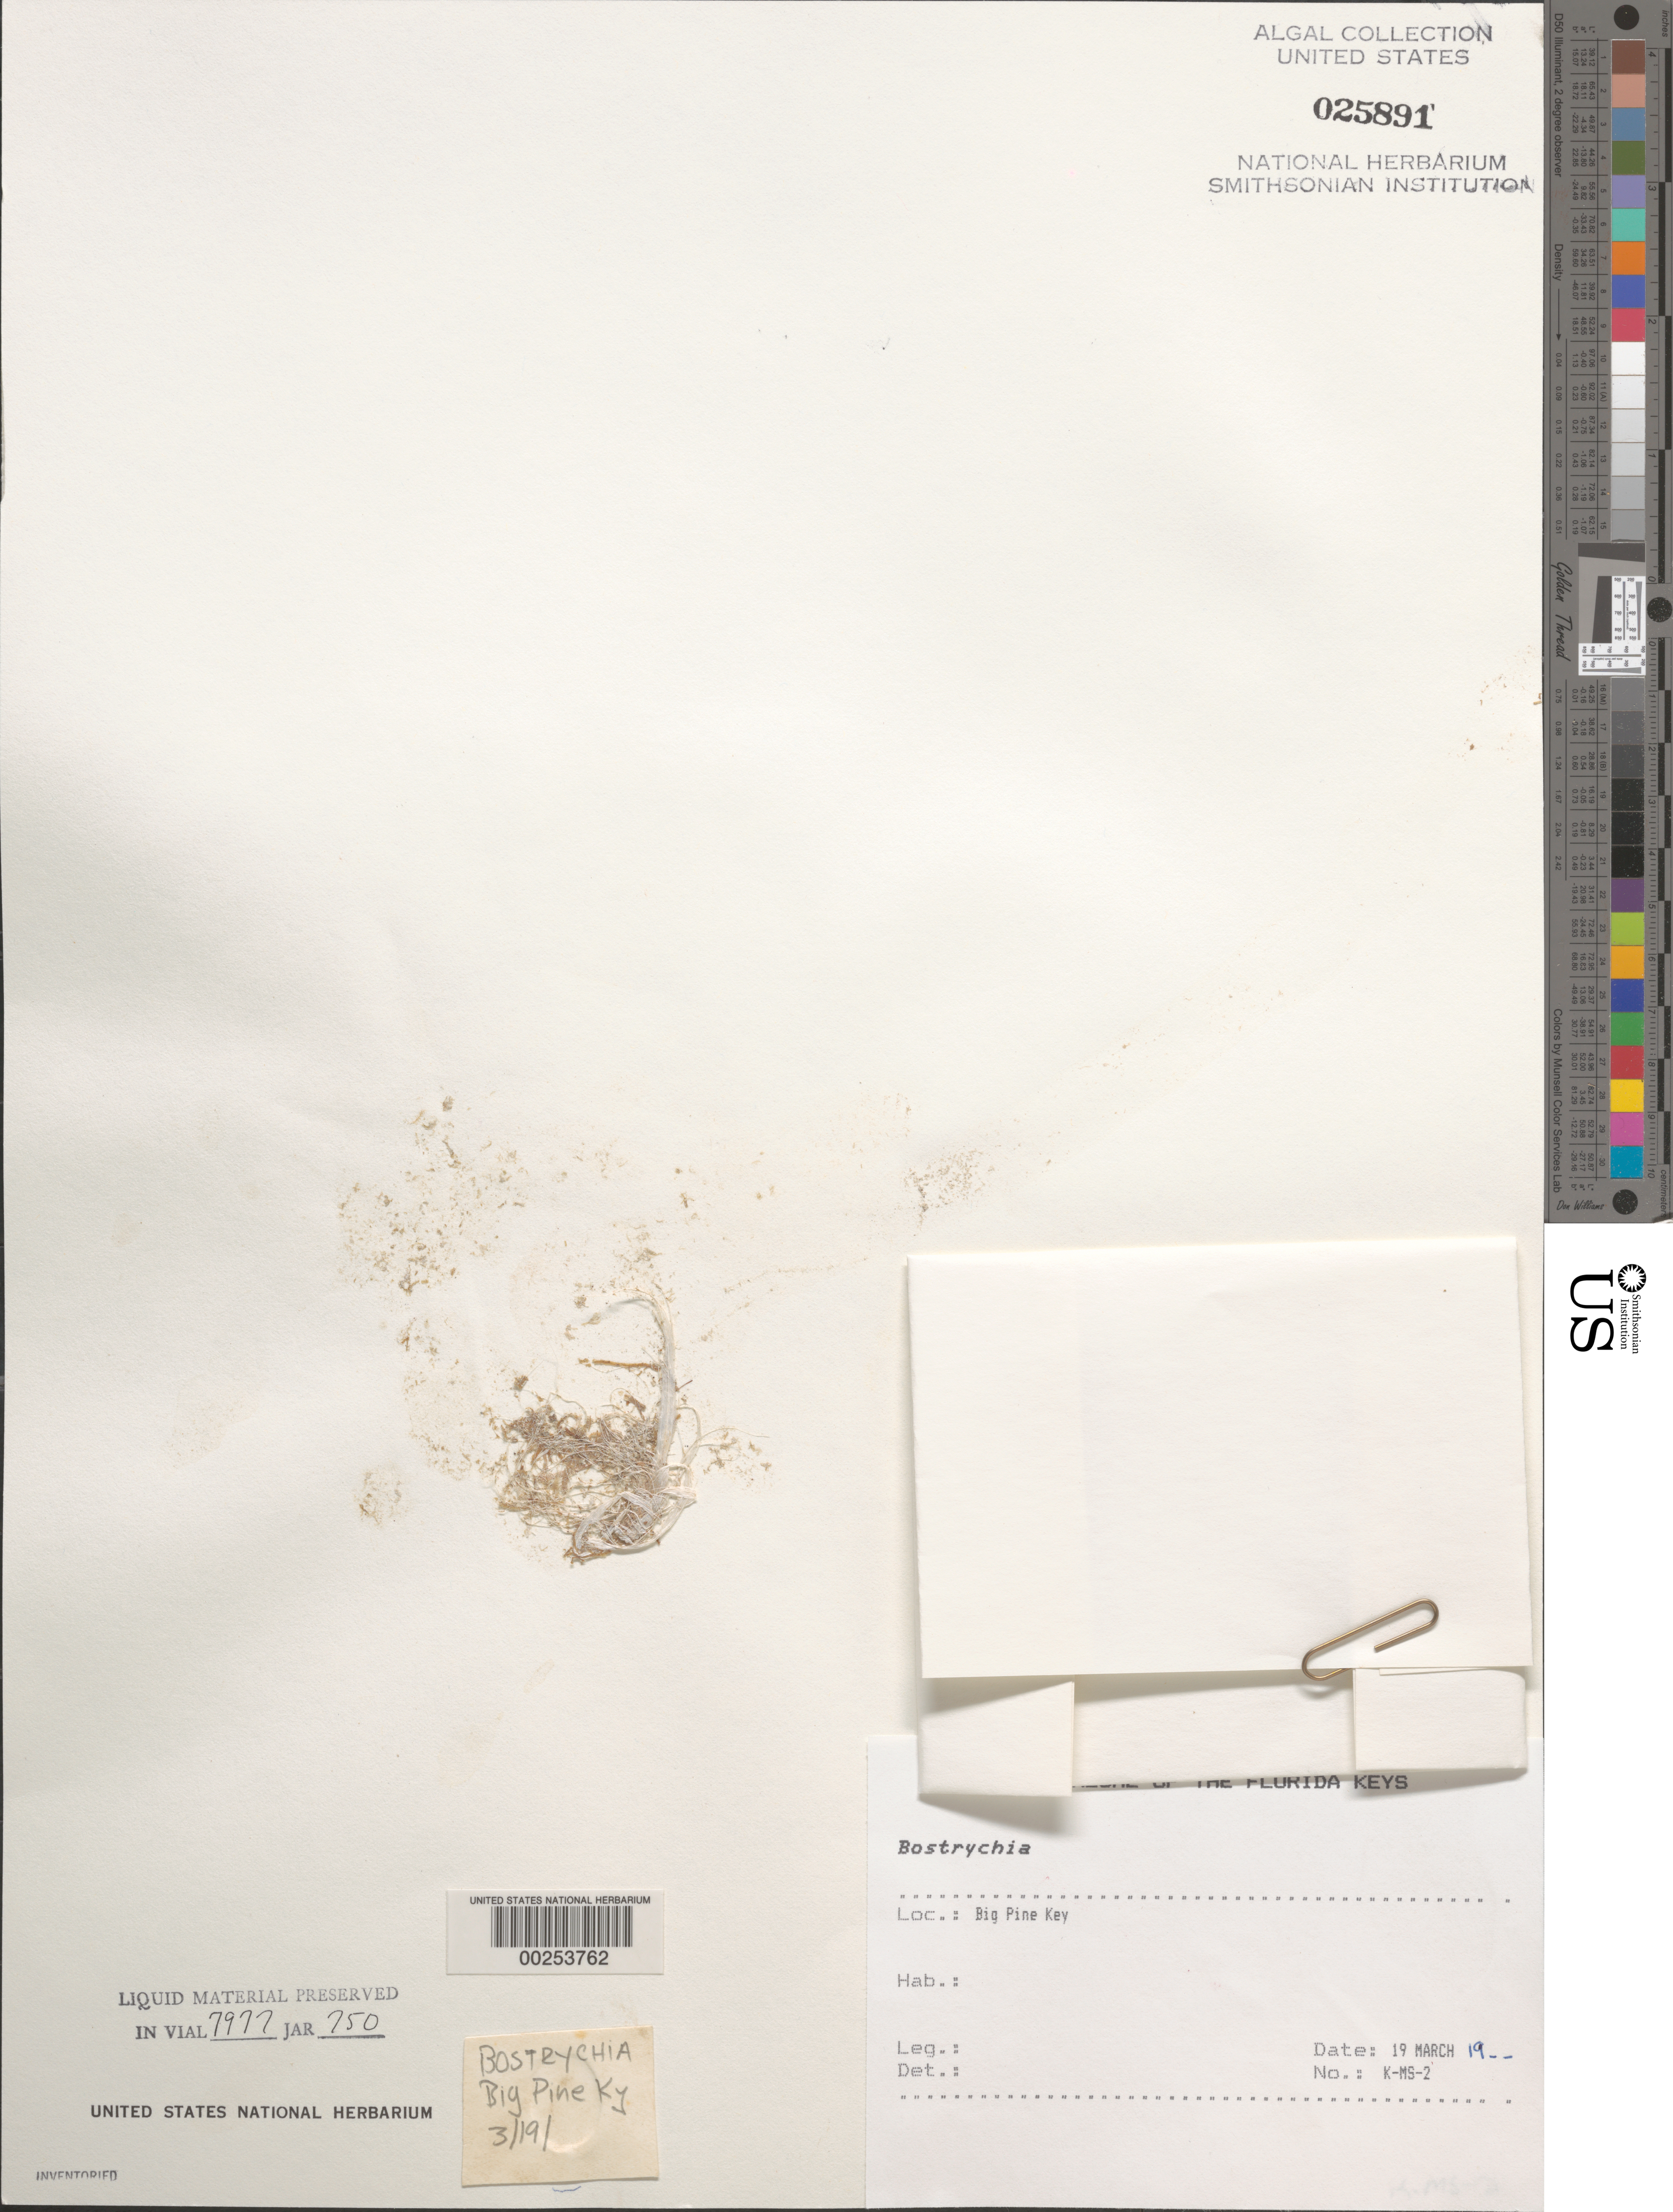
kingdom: Plantae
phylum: Rhodophyta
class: Florideophyceae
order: Ceramiales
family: Rhodomelaceae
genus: Bostrychia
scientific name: Bostrychia sp.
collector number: K-MS-2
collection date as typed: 19 Mar 19--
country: United States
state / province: Florida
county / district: Monroe County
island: Big Pine Key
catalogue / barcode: US 25891